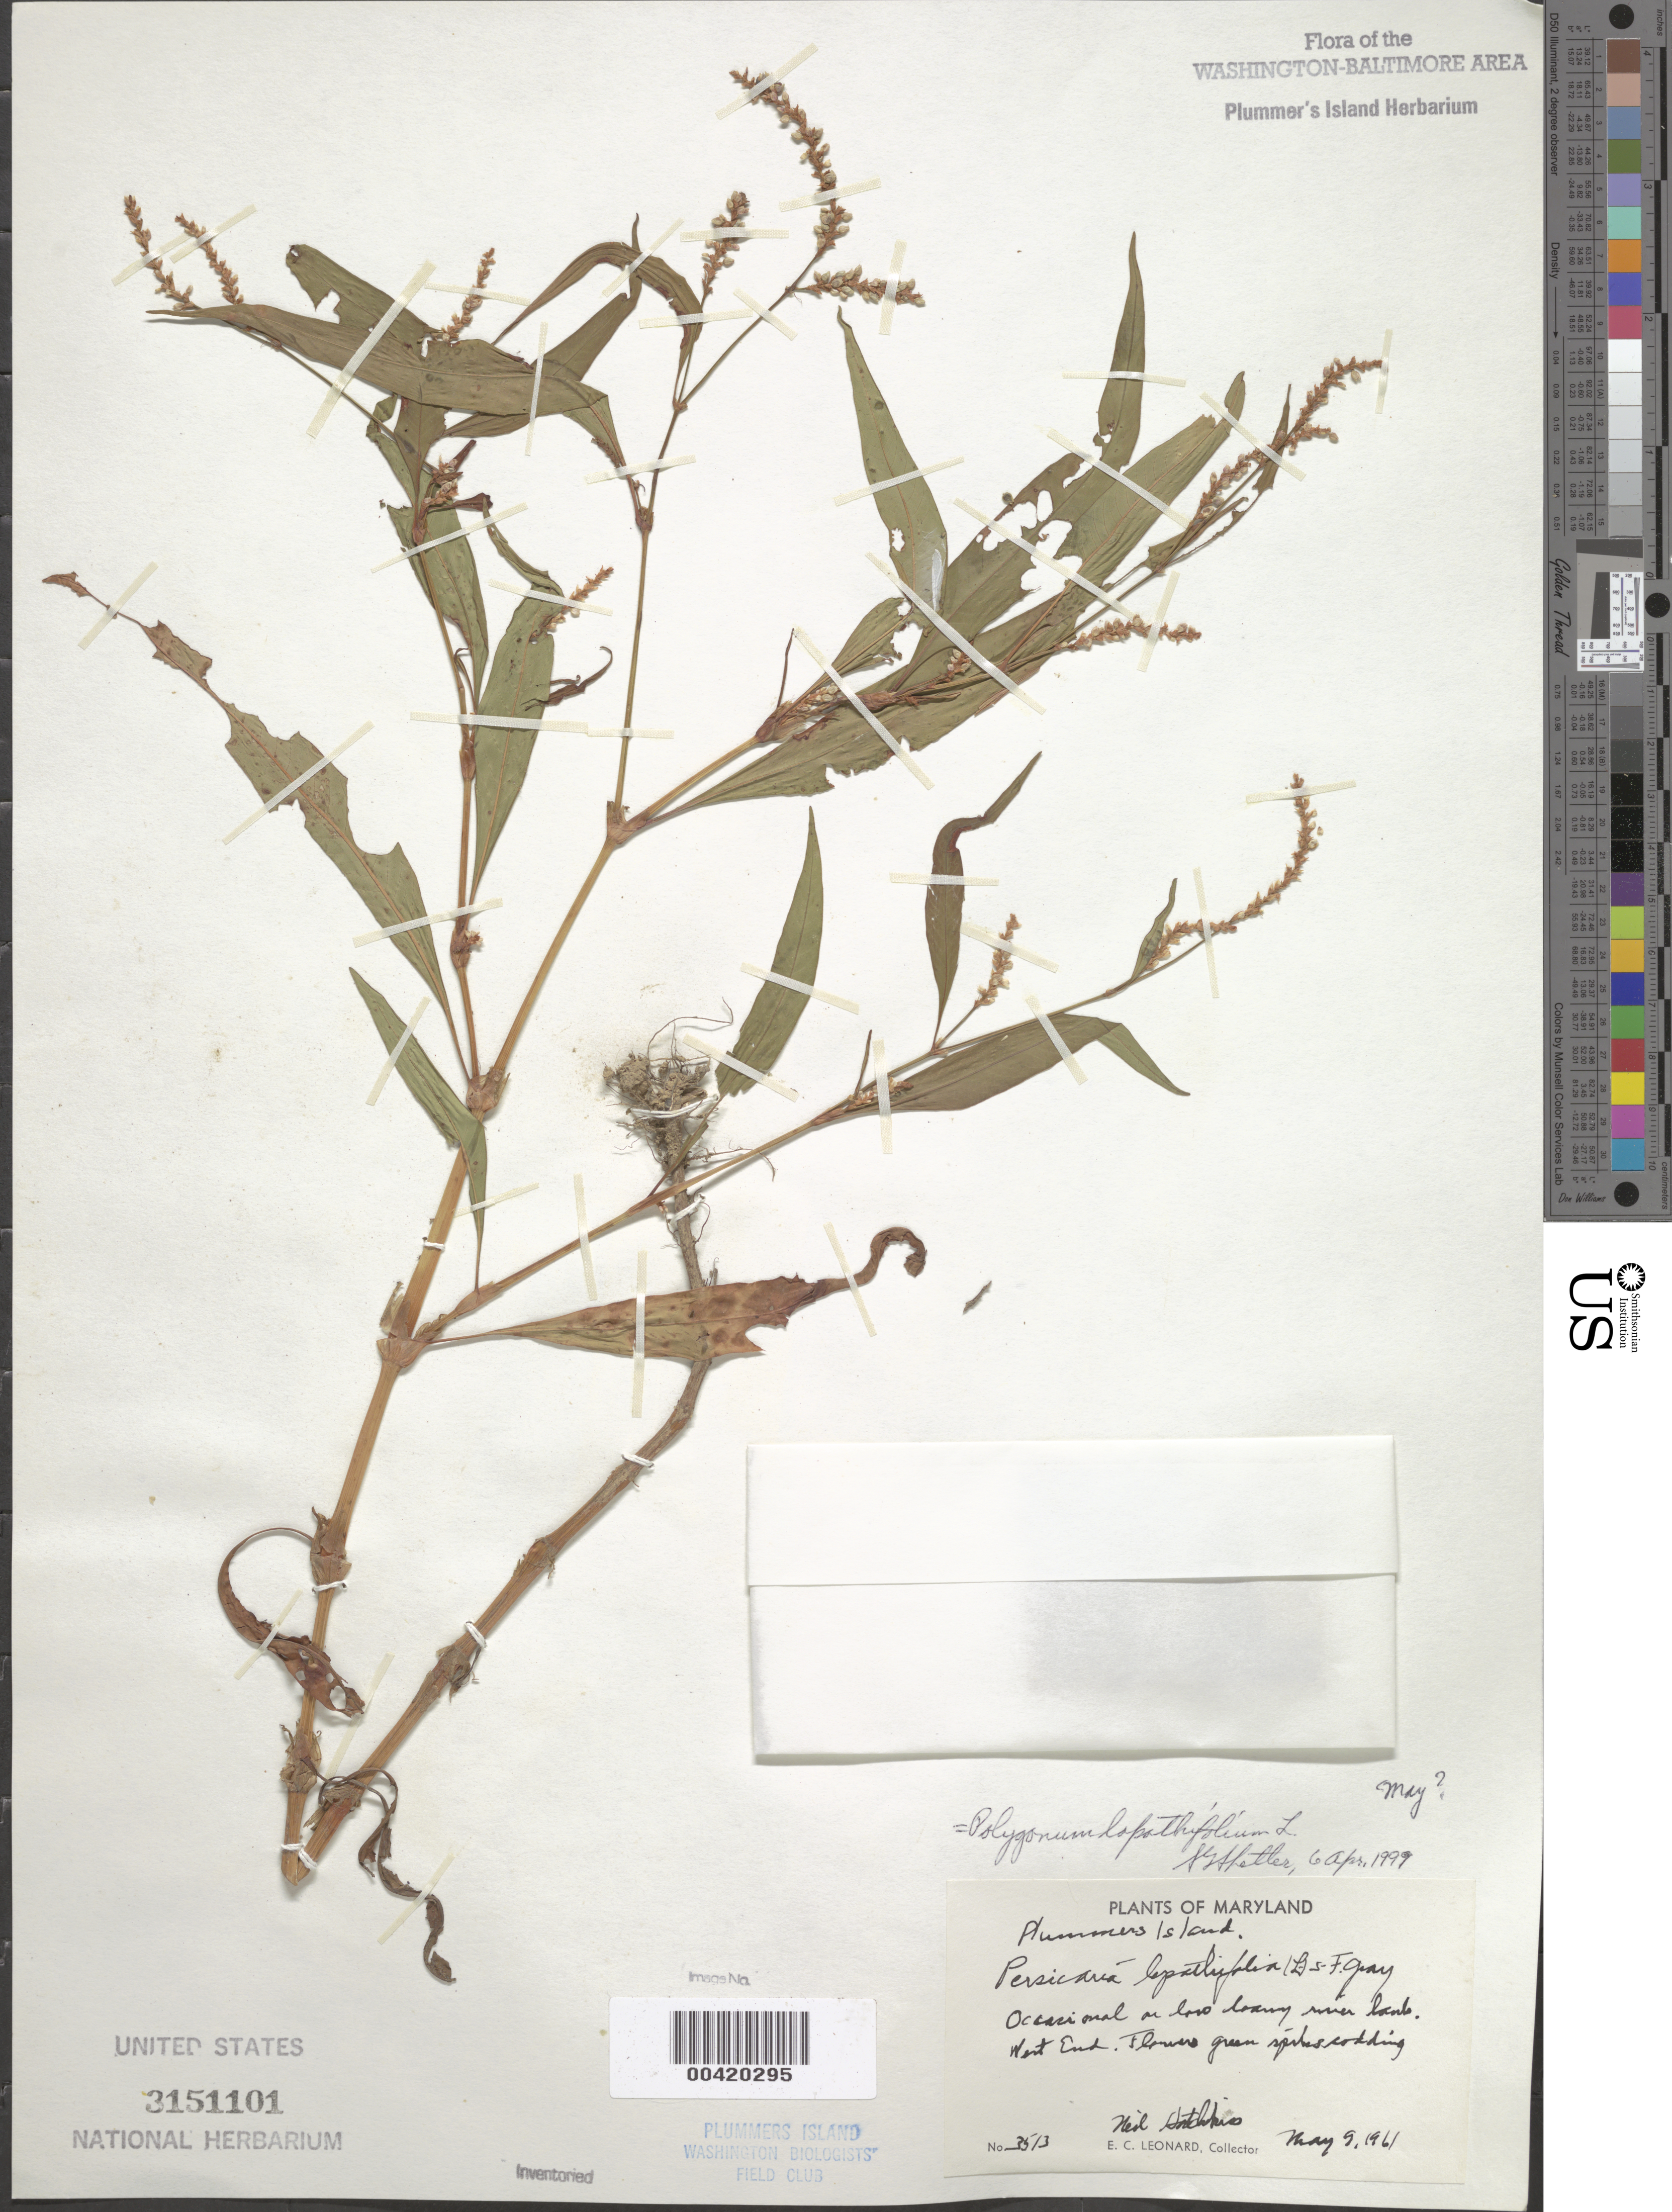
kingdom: Plantae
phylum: Tracheophyta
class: Magnoliopsida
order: Caryophyllales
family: Polygonaceae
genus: Polygonum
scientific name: Polygonum lapathifolium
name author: L.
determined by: Atha, D. E.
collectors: E. C. Leonard & N. Hotchkiss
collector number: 3513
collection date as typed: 09 May 1961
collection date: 1961-05-09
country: United States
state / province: Maryland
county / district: Montgomery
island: Plummers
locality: Plummer's Island; river bank, west end C. & O. Canal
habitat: Low, loamy river bank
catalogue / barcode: US 3151101